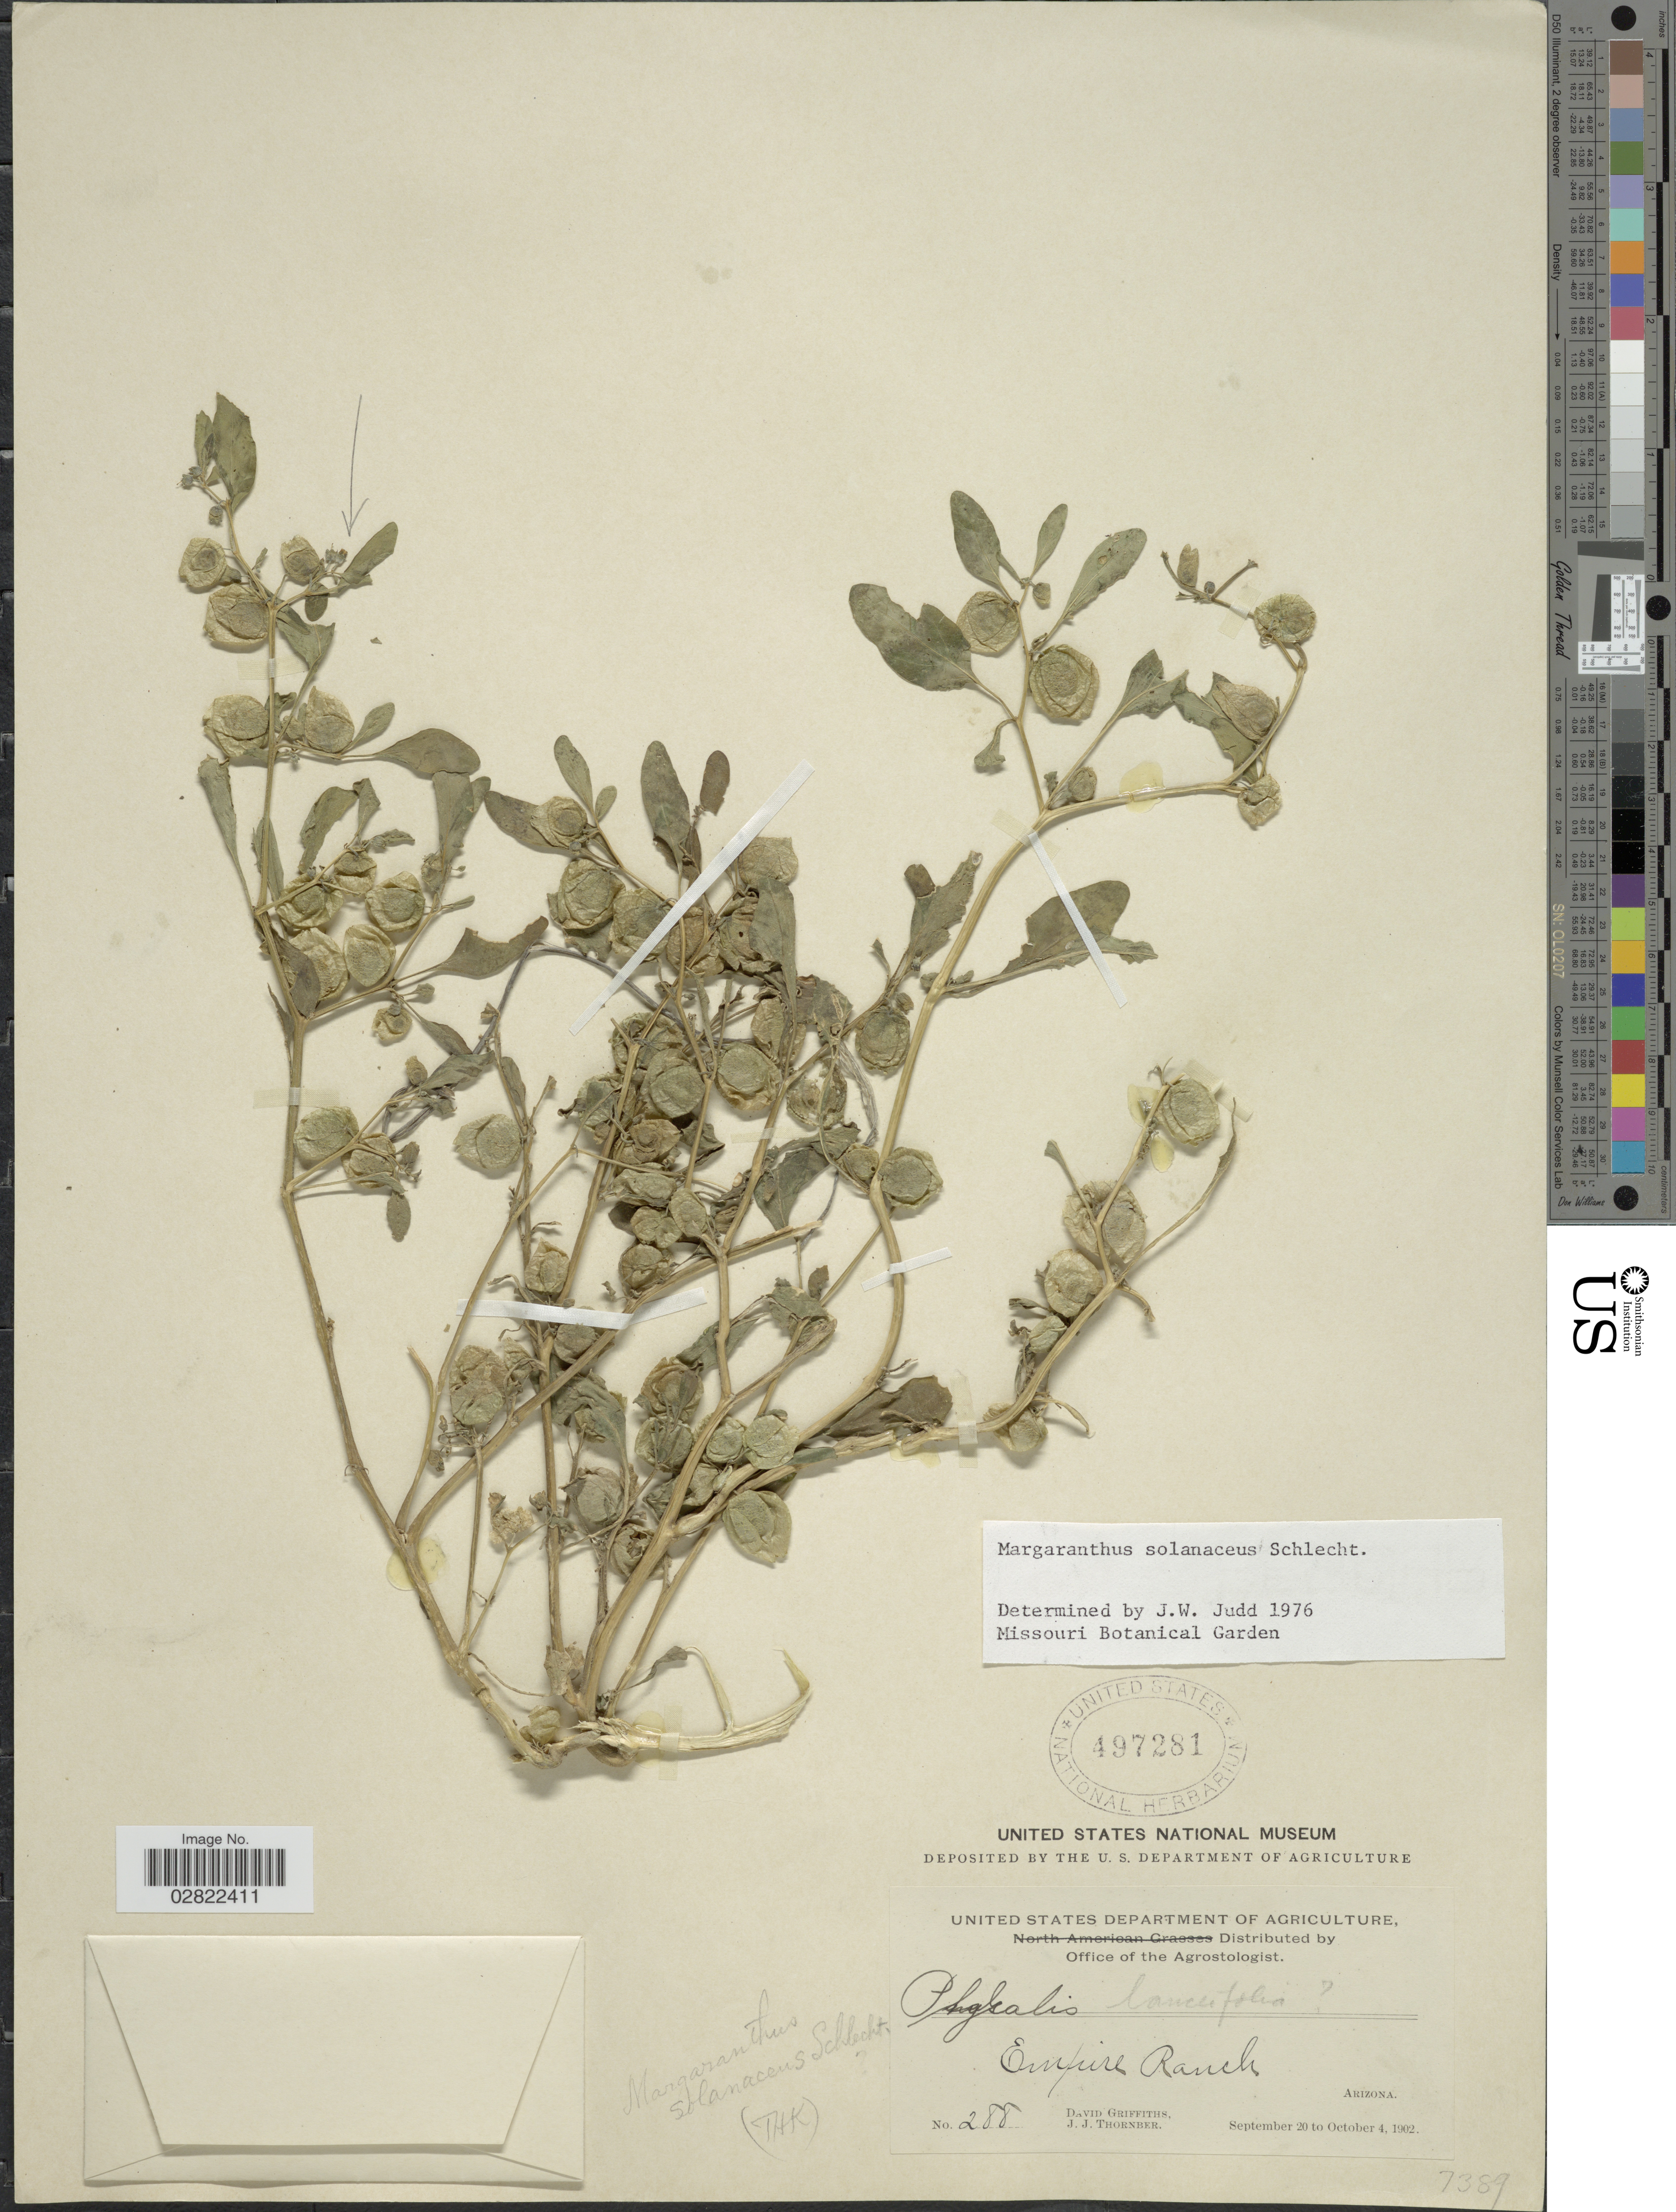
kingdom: Plantae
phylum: Tracheophyta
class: Magnoliopsida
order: Solanales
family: Solanaceae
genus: Margaranthus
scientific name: Margaranthus solanaceus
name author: Schltdl.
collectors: D. Griffiths & J. Thornber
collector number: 288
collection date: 1902-09-20/1902-10-04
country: United States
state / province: Arizona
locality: Empire Ranch.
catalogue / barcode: US 497281